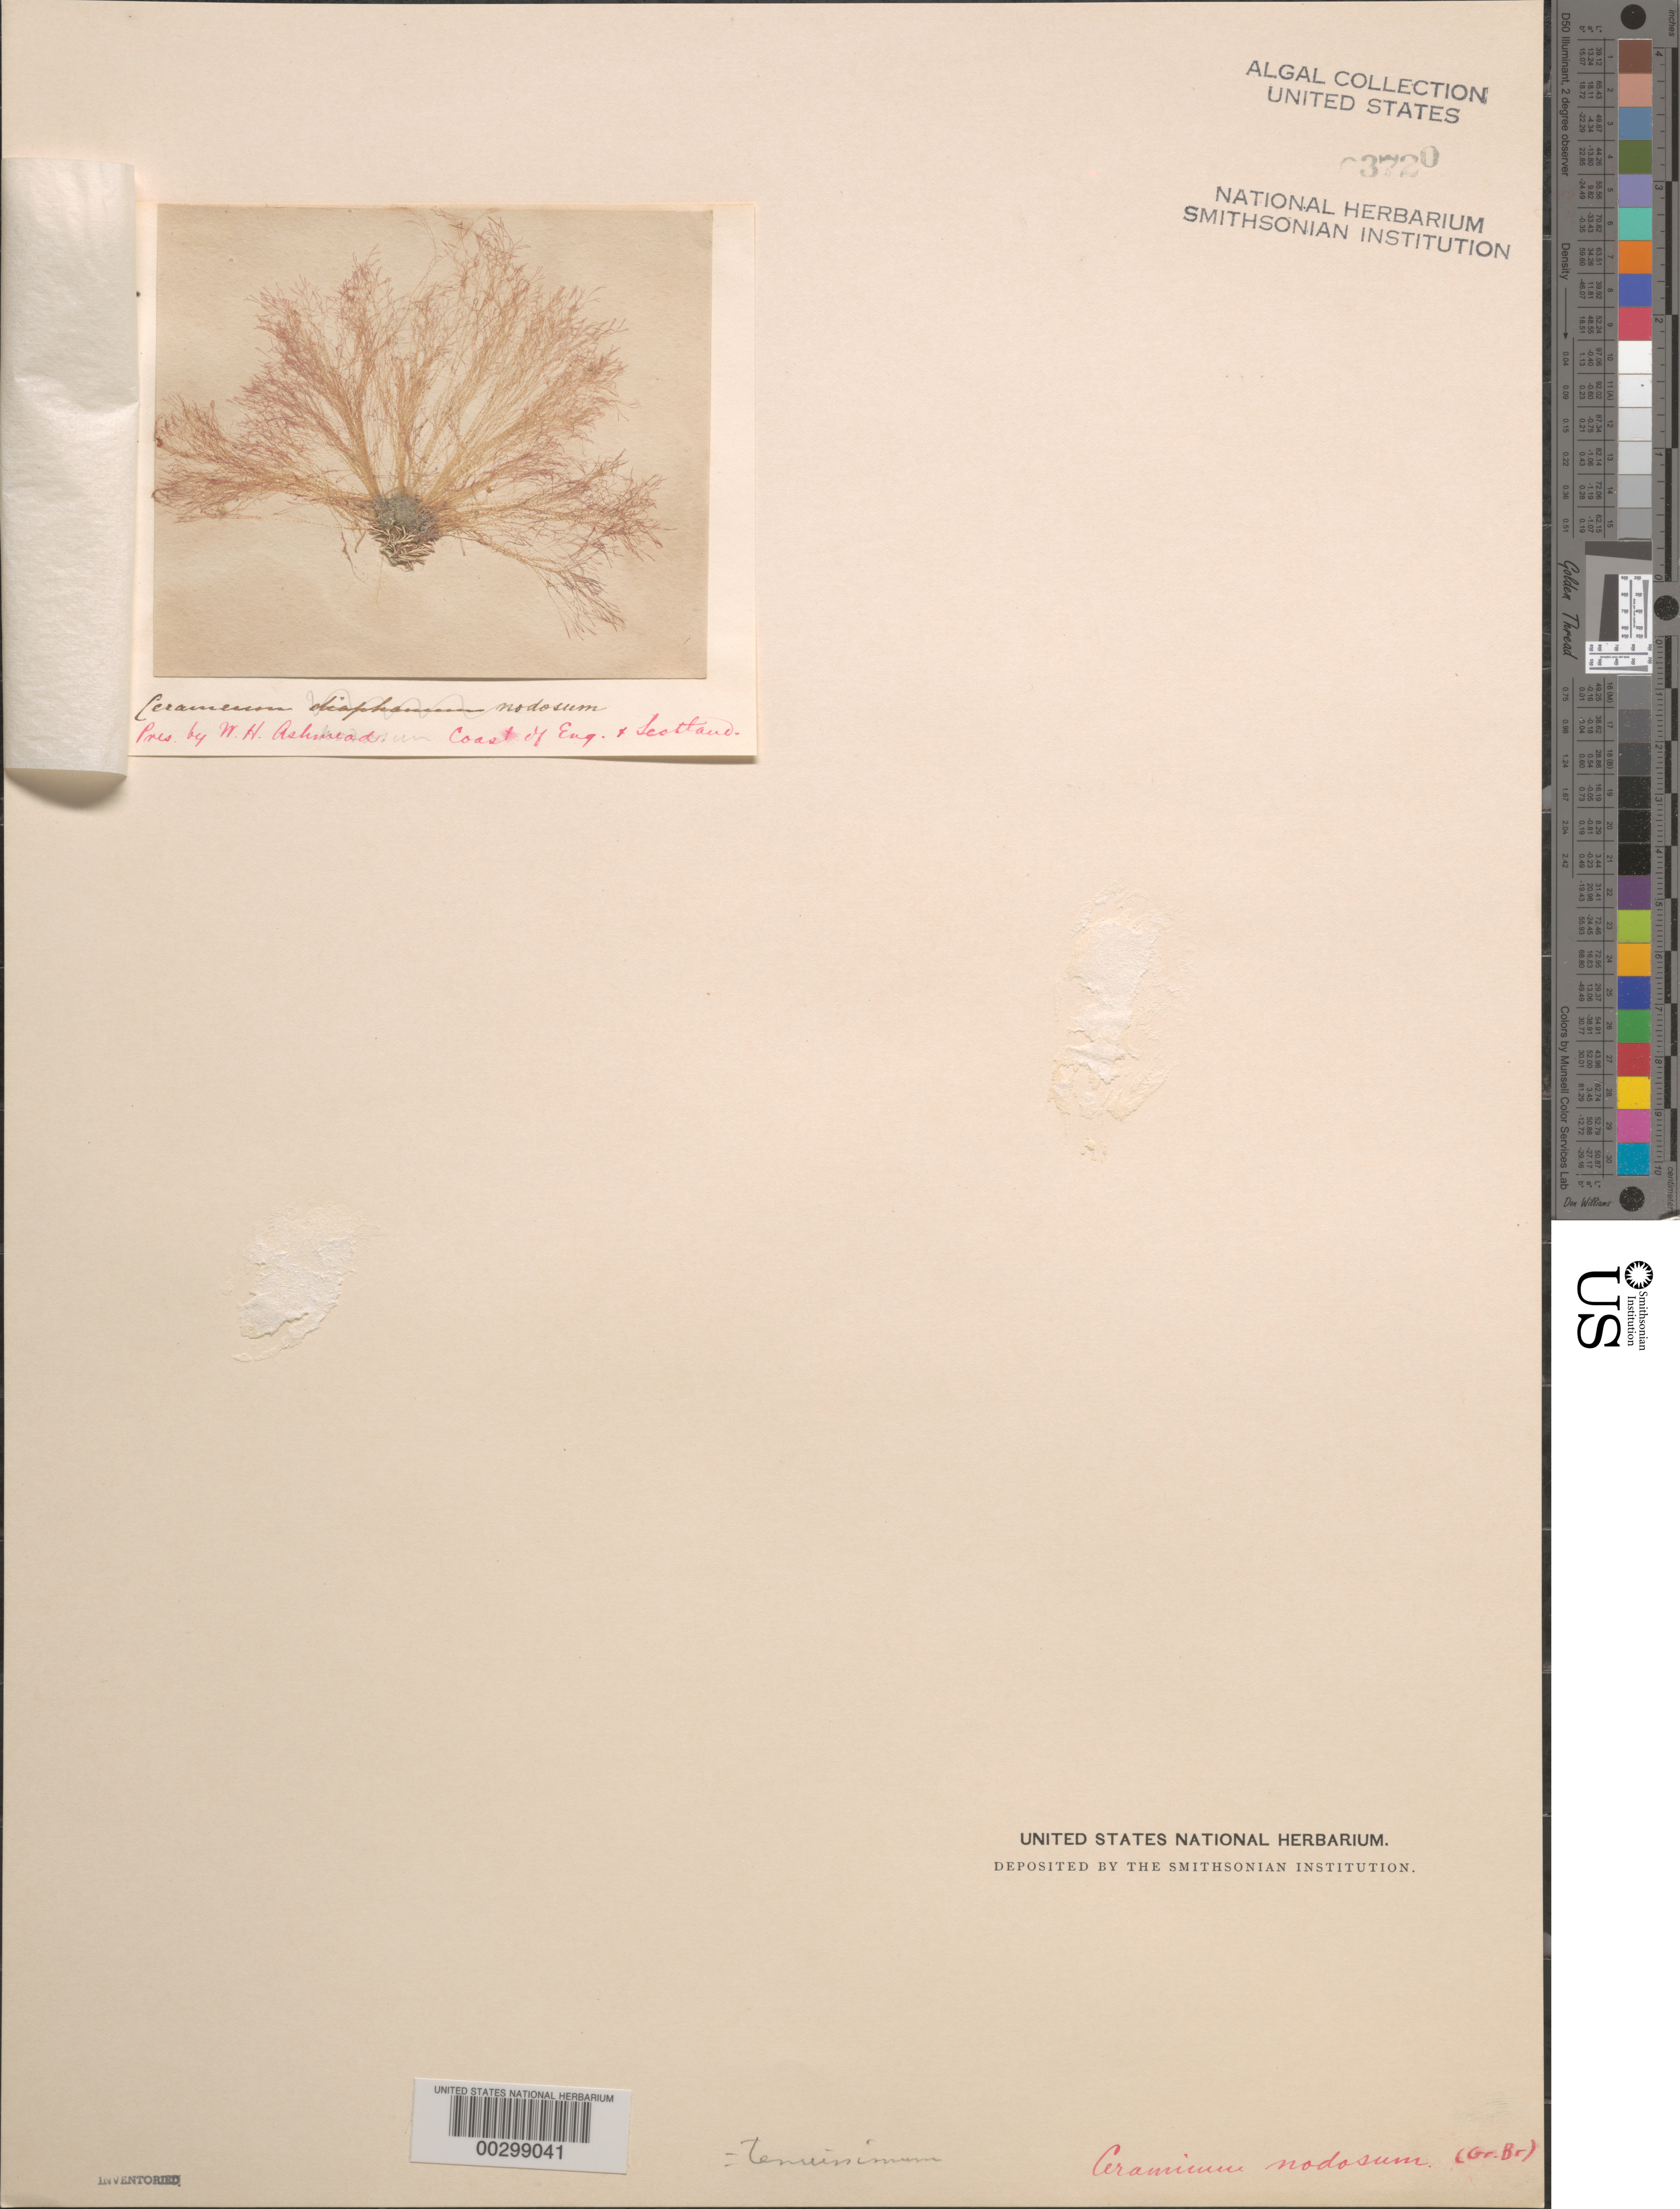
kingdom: Plantae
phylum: Rhodophyta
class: Florideophyceae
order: Ceramiales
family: Ceramiaceae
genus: Ceramium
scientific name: Ceramium diaphanum var. obscura, ined., 7/2023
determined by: Algae name updating Project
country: United Kingdom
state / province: England / Scotland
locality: Coast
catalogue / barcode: US 3720